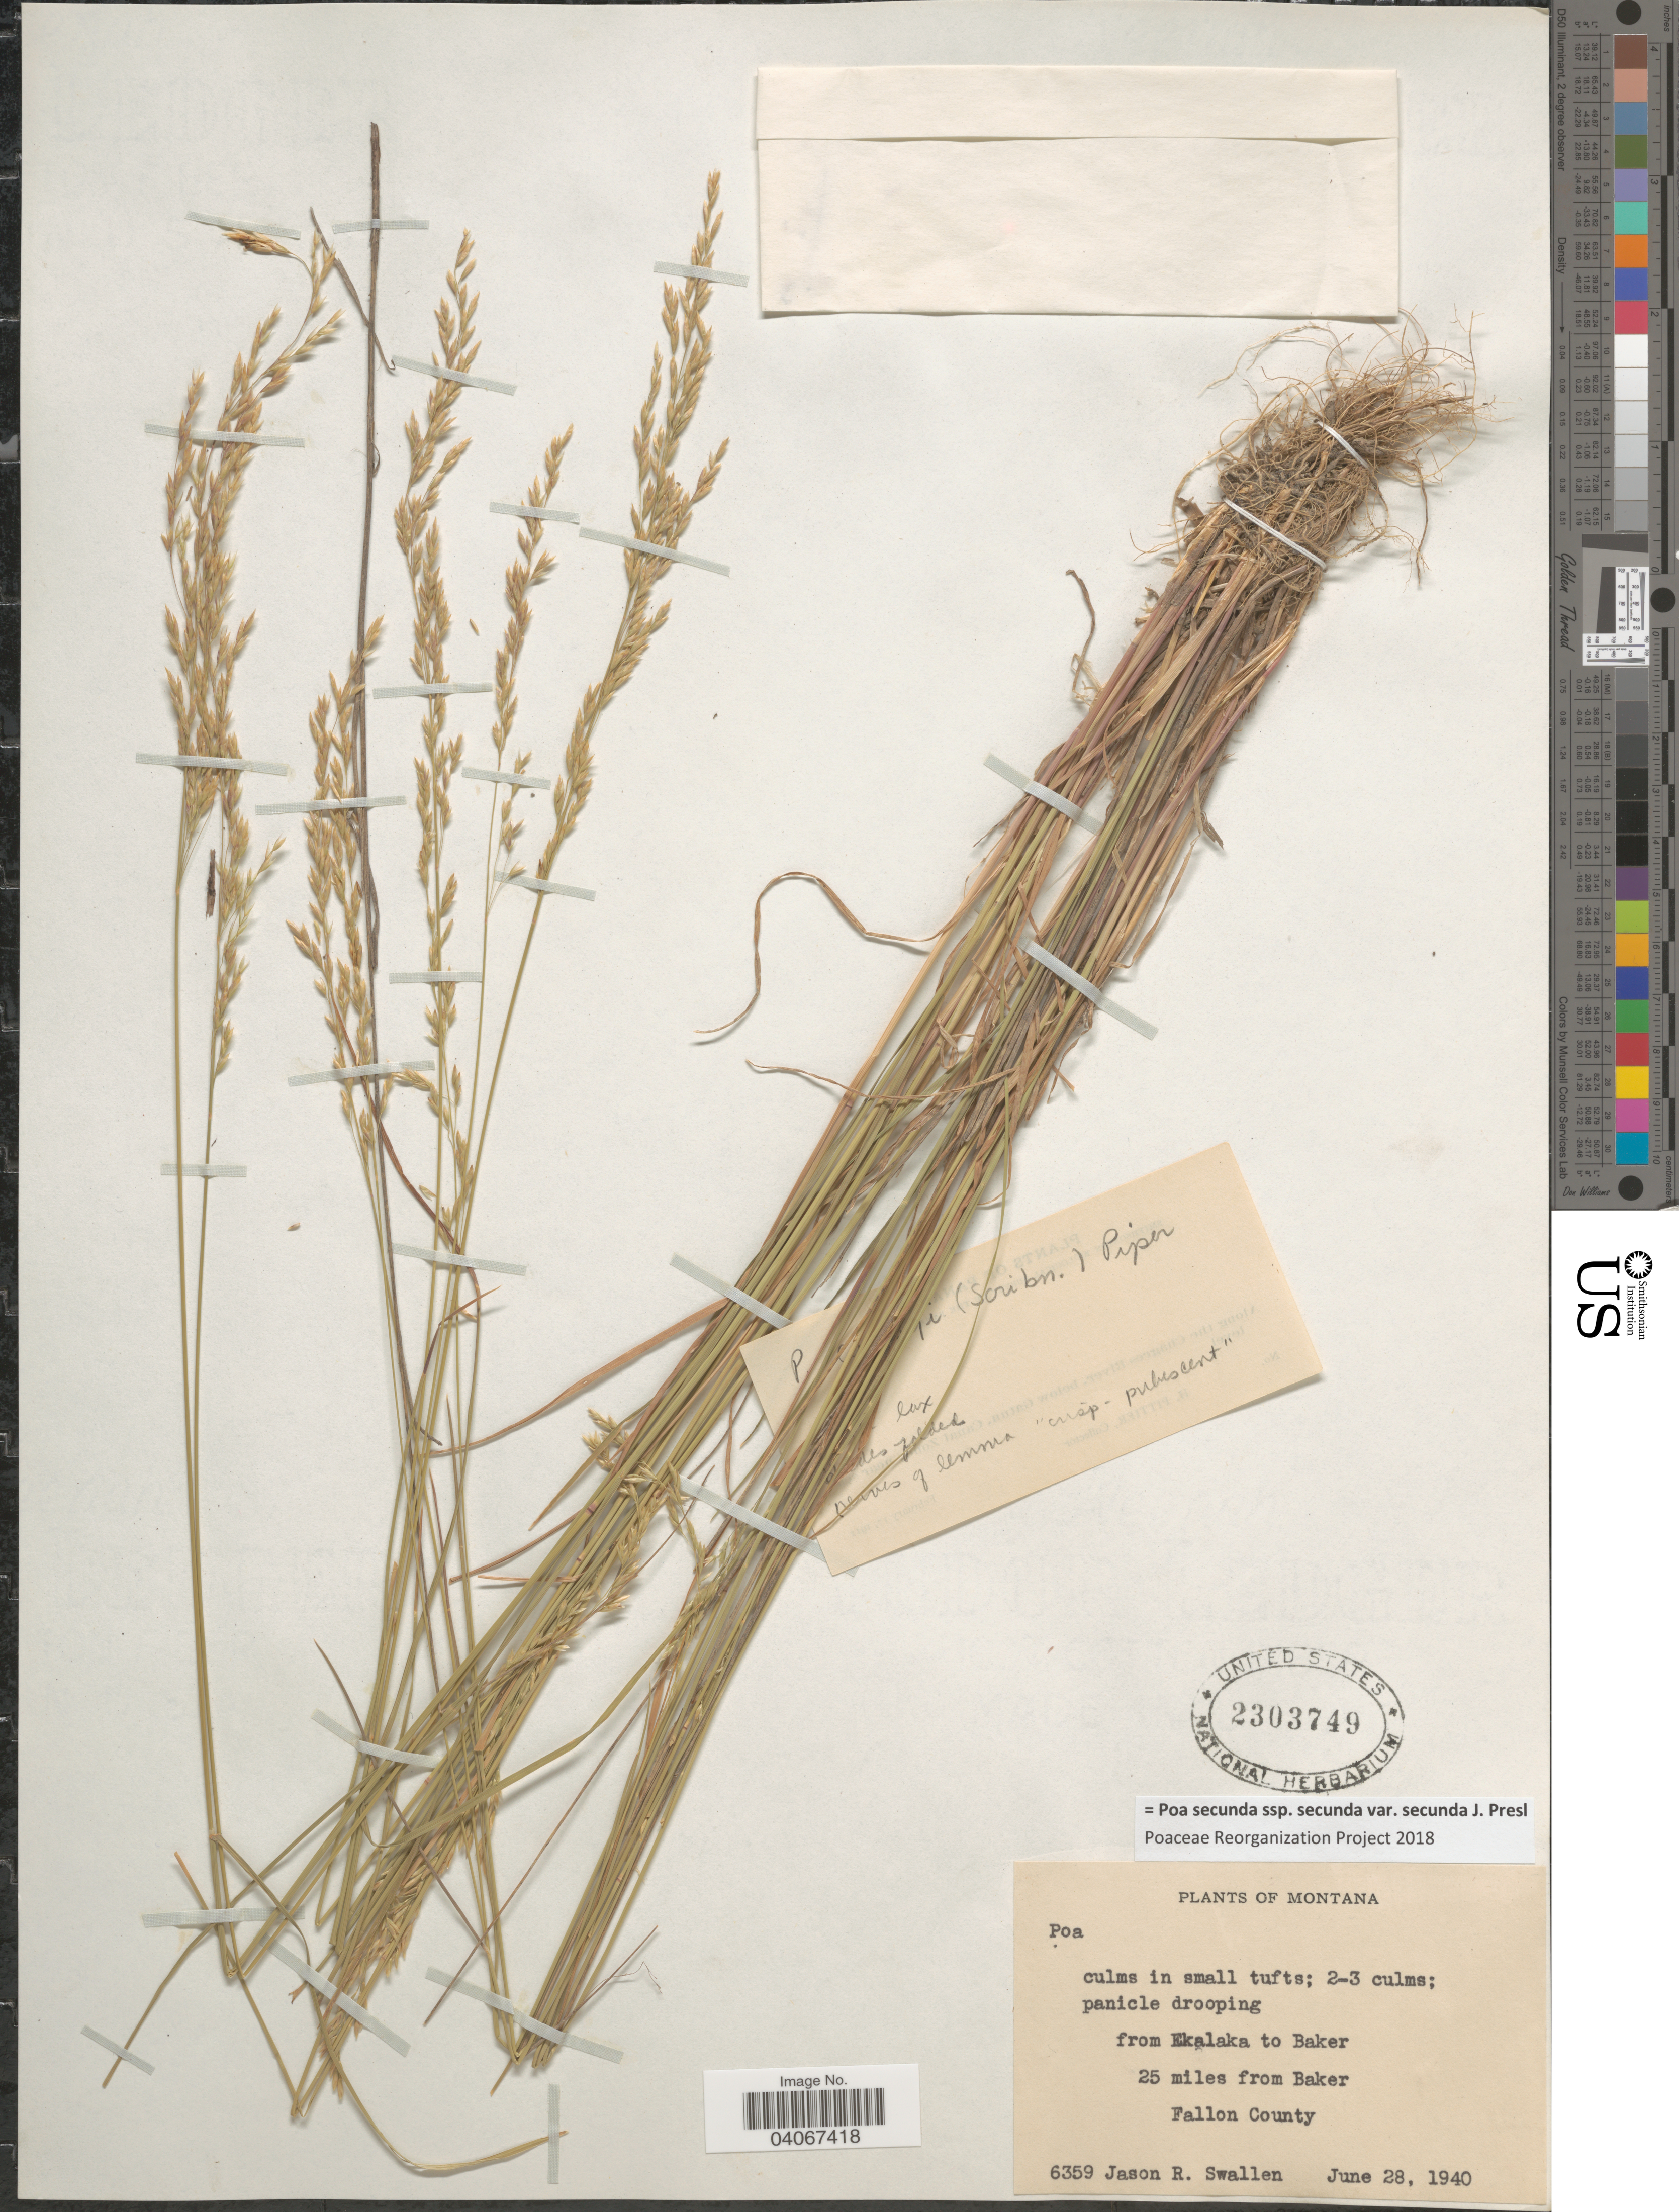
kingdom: Plantae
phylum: Tracheophyta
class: Liliopsida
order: Poales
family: Poaceae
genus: Poa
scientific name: Poa secunda subsp. secunda var. secunda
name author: J. Presl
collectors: J. R. Swallen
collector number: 6359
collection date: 1940-06-28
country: United States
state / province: Montana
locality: From Ekalaka to Baker 25 miles from Baker. Fallon County.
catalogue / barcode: US 2303749